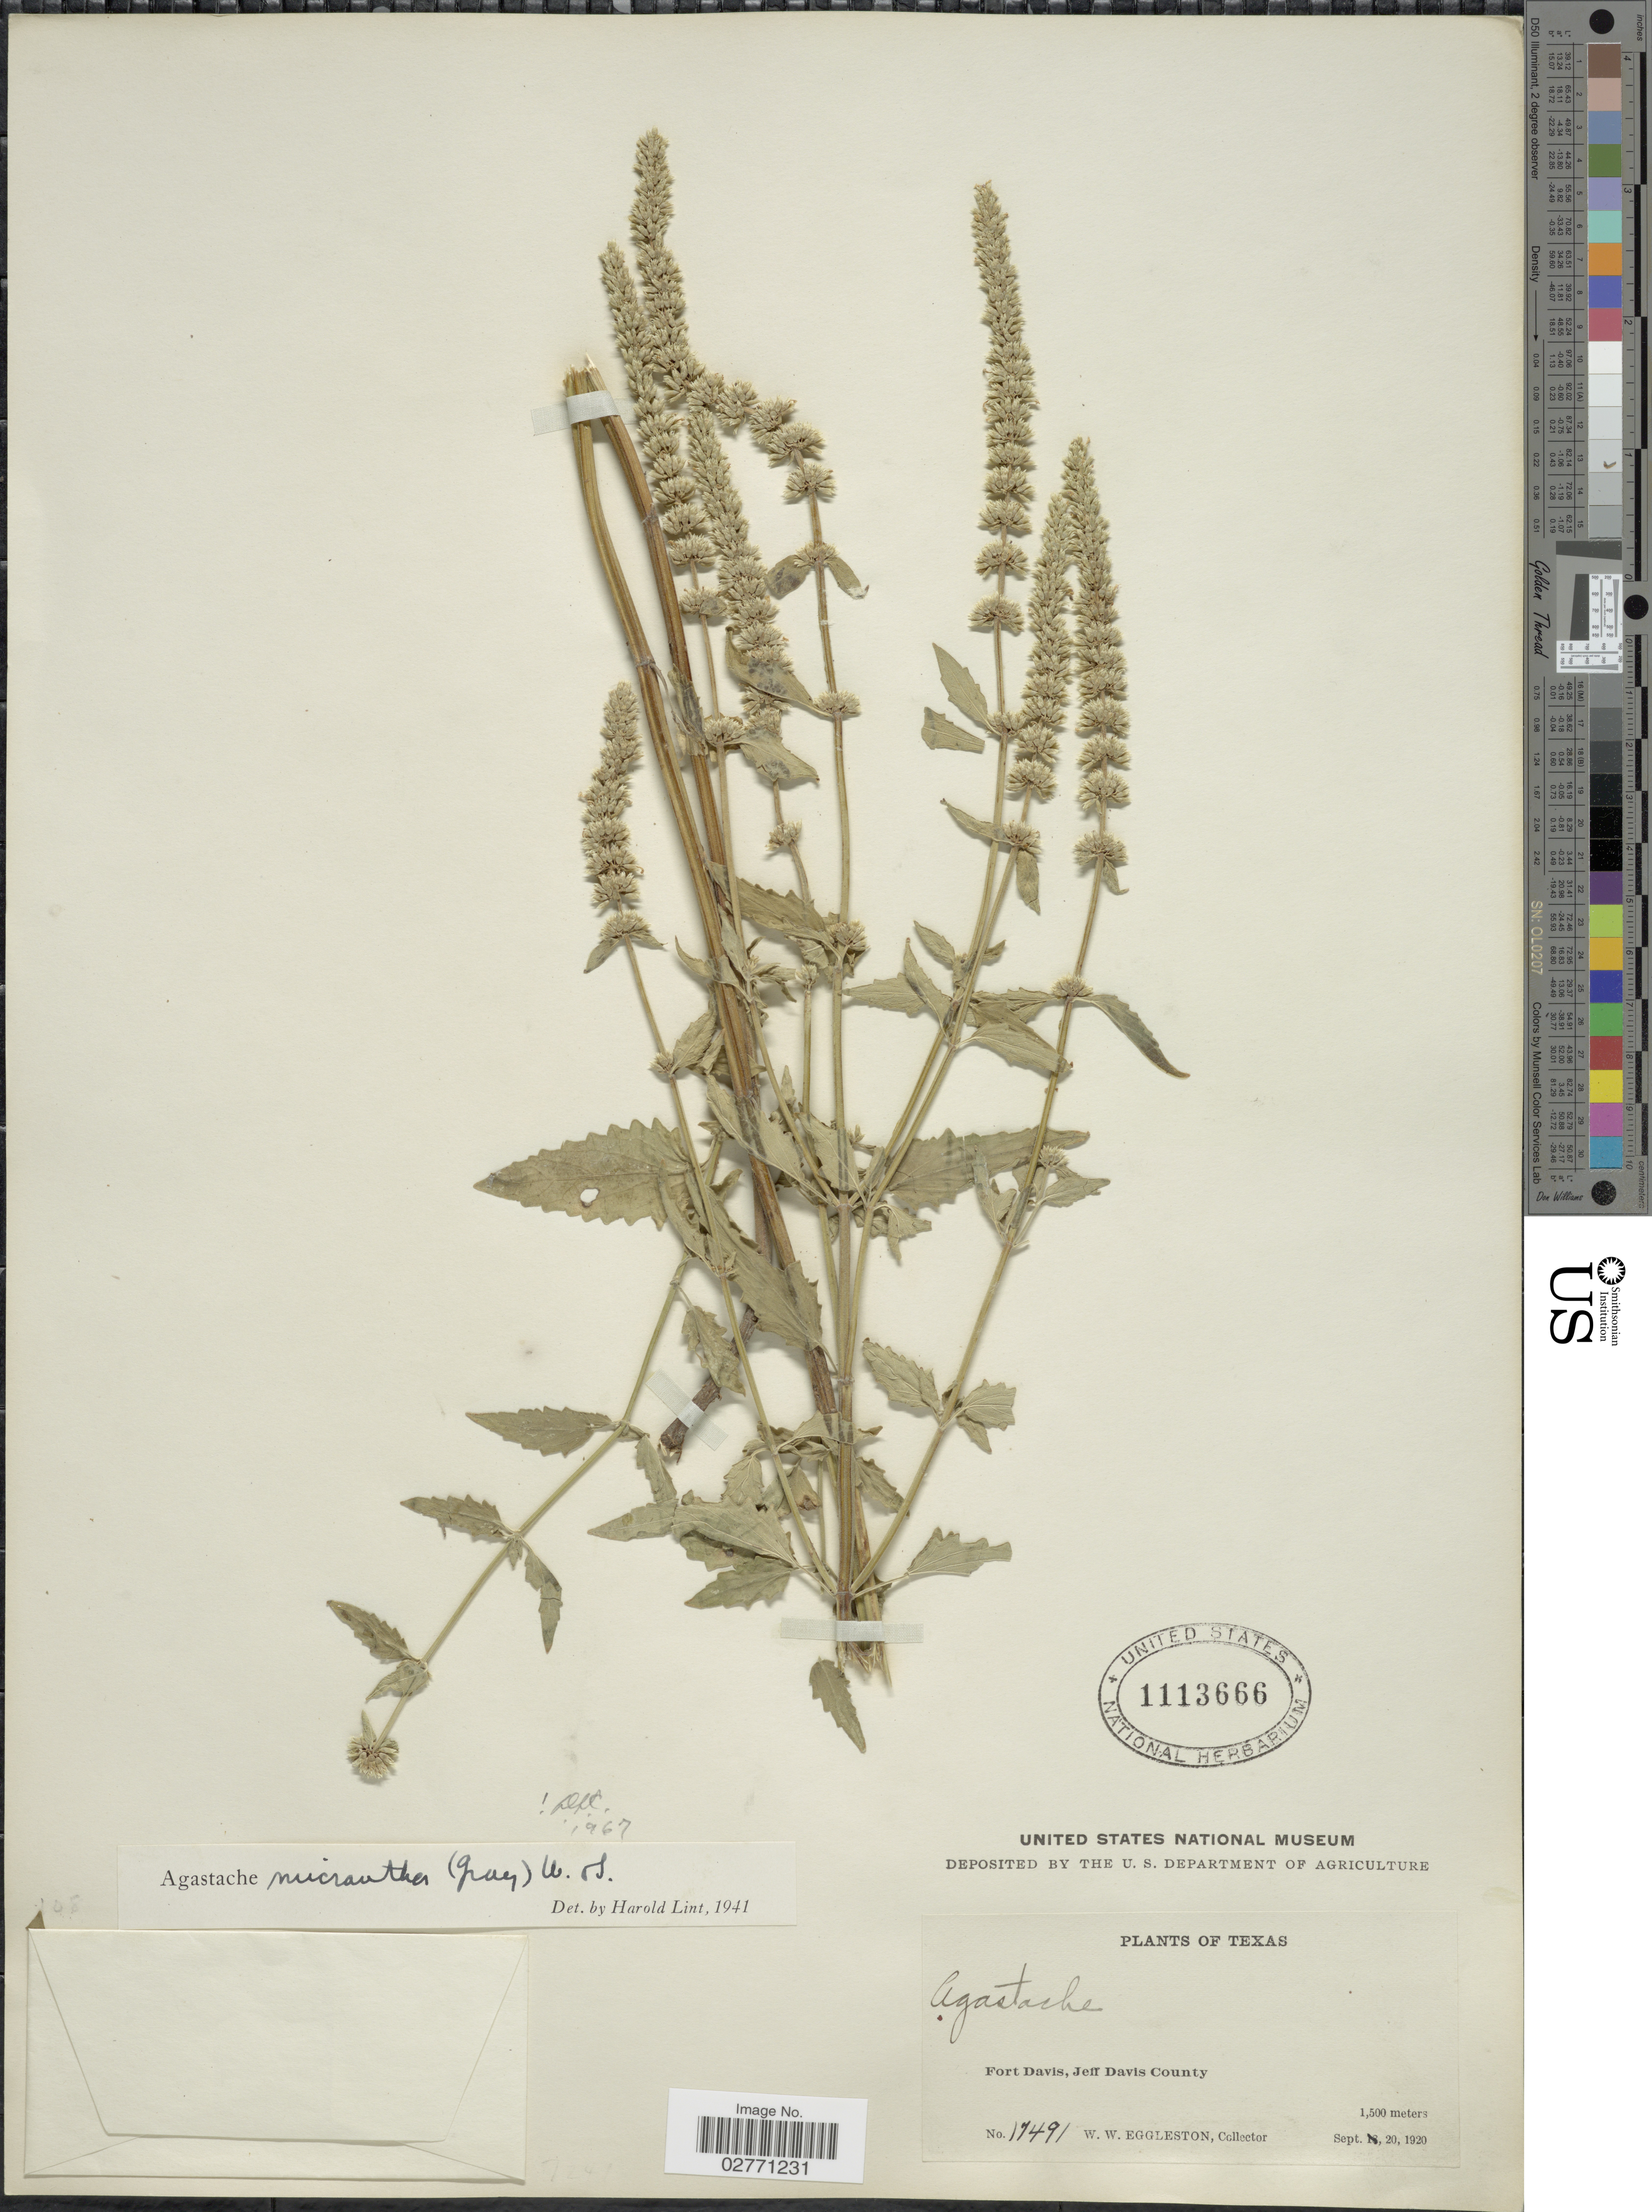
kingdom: Plantae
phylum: Tracheophyta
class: Magnoliopsida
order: Lamiales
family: Lamiaceae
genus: Agastache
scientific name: Agastache micrantha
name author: (A. Gray) Wooton & Standl.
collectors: W. W. Eggleston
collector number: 17491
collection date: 1920-09-20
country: United States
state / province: Texas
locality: Fort Davis, Jeff Davis County.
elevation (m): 1500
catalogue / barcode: US 1113666